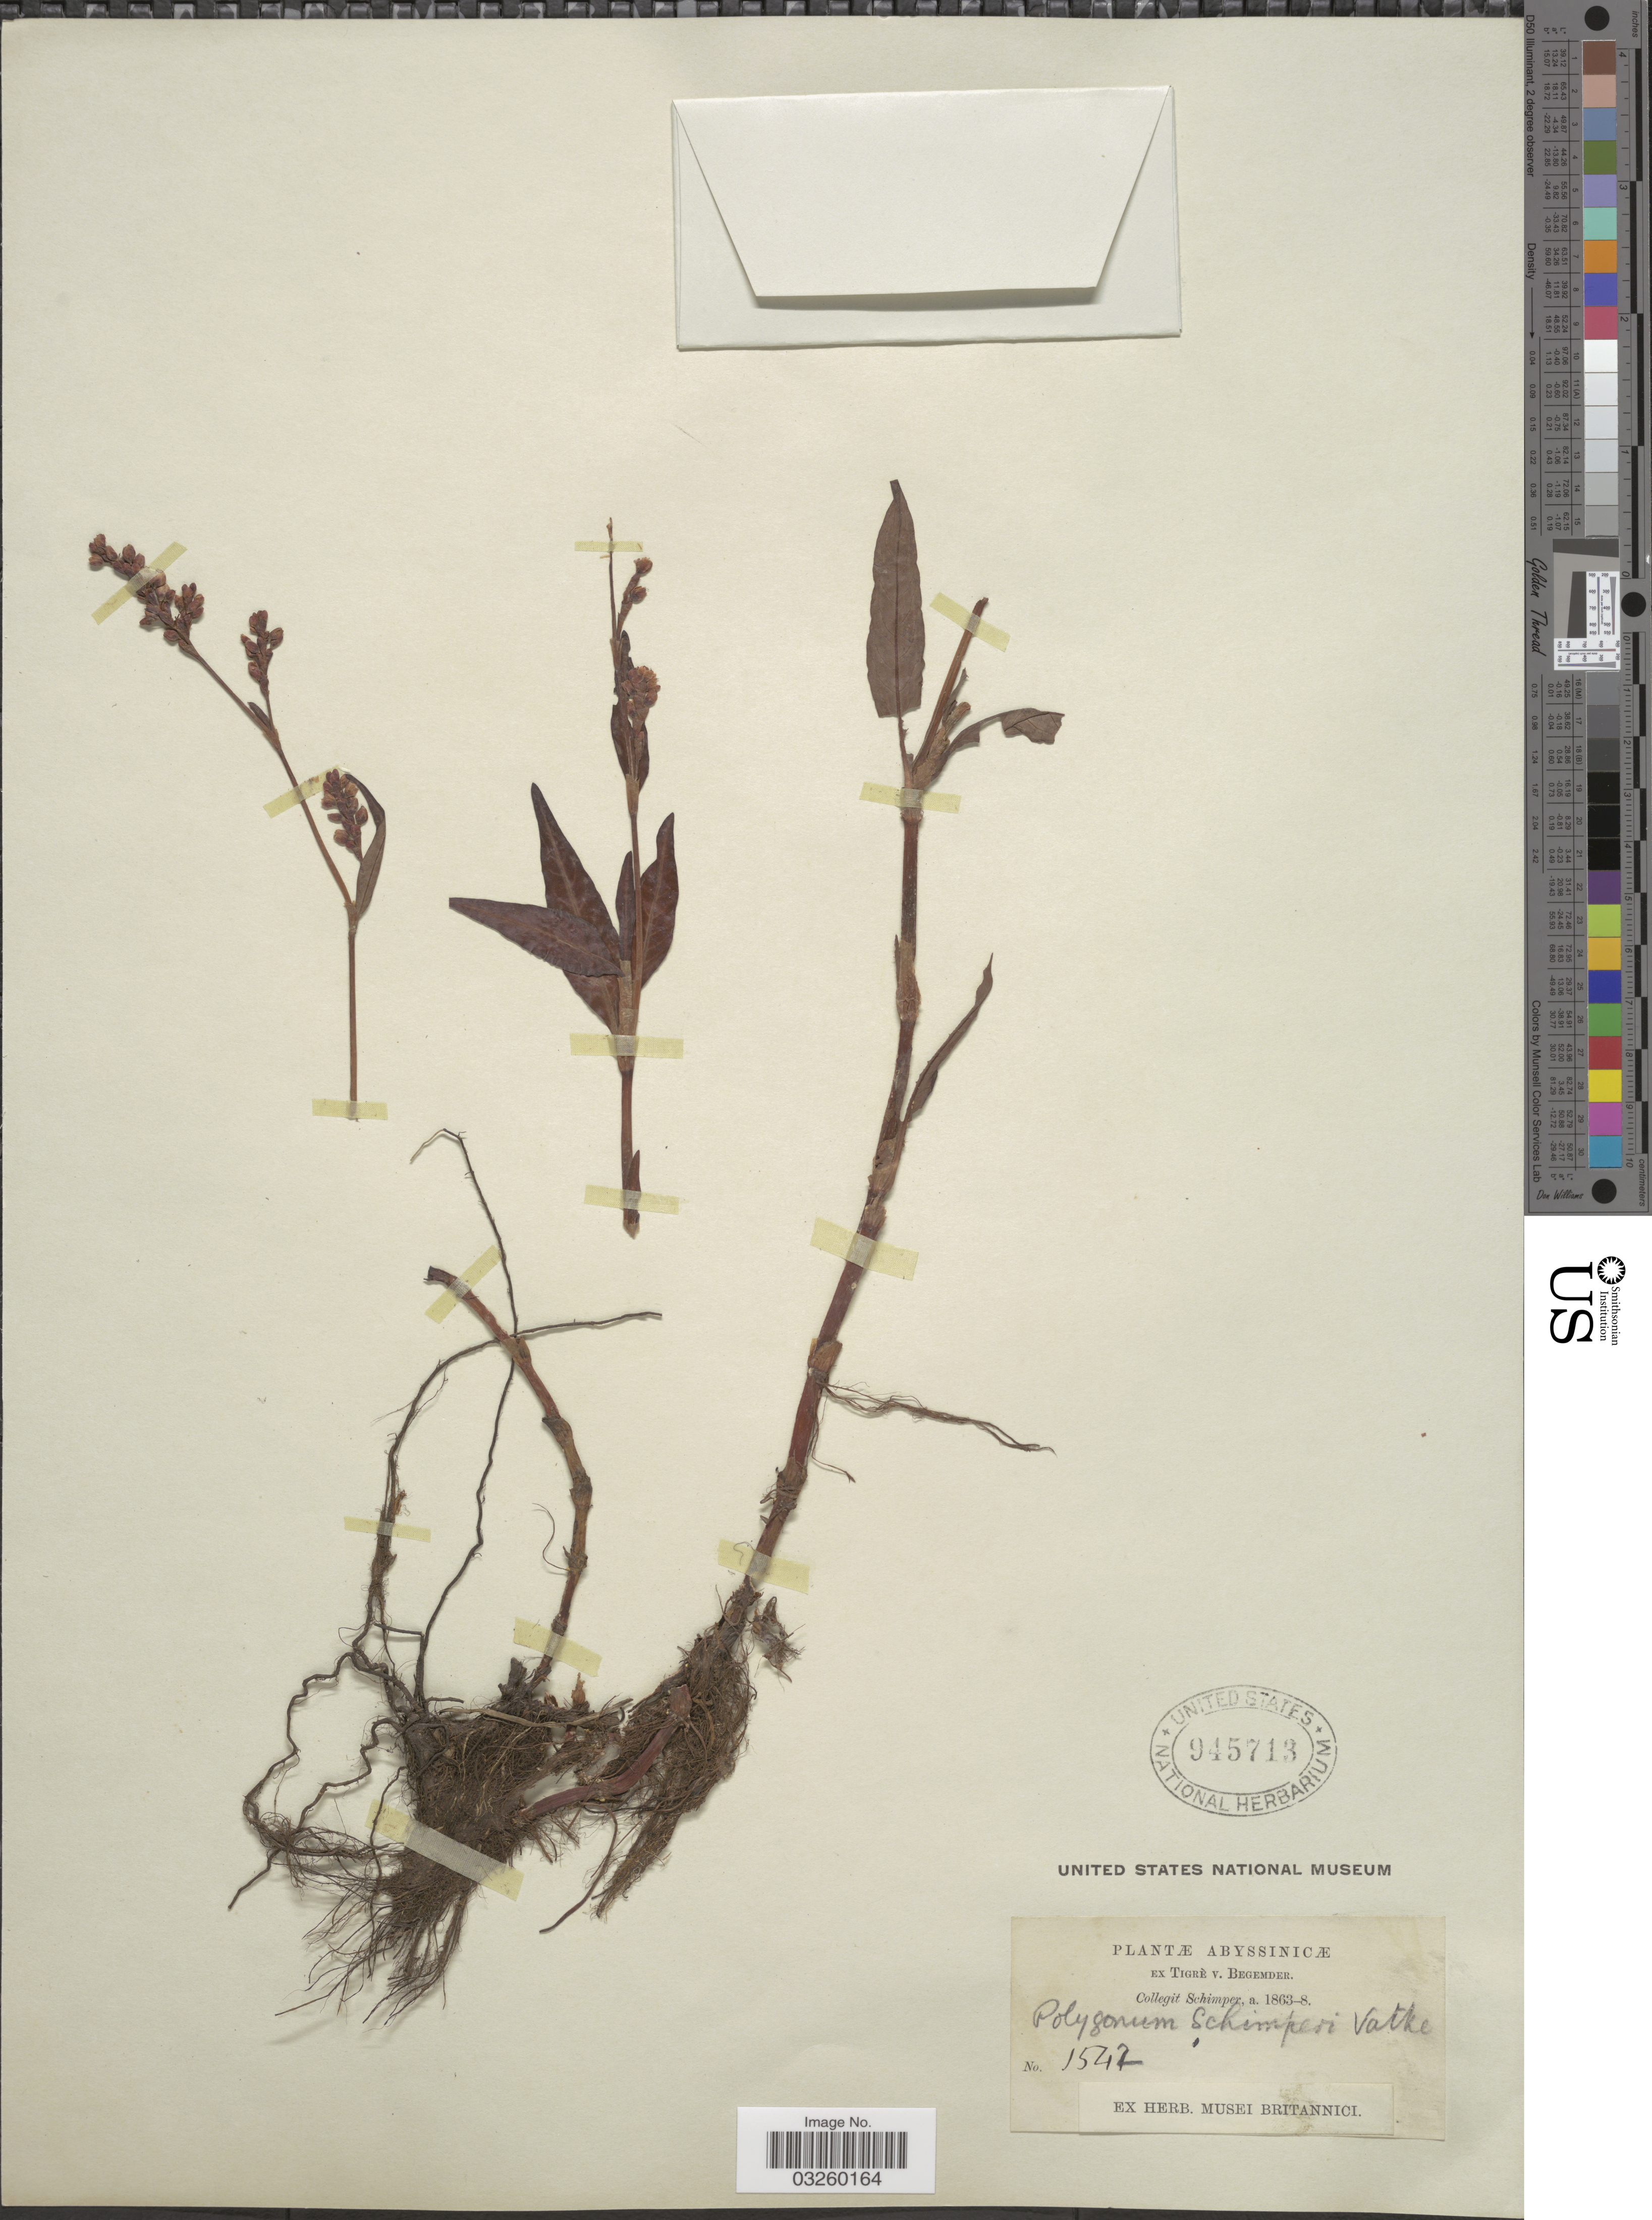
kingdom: Plantae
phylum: Tracheophyta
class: Magnoliopsida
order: Caryophyllales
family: Polygonaceae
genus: Polygonum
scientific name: Polygonum schimperi Vatke ex Engl., nom. nud.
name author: Vatke ex Engl.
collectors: -. Schimper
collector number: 1542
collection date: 1863/1868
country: Ethiopia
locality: Abyssinicæ.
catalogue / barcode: US 945713